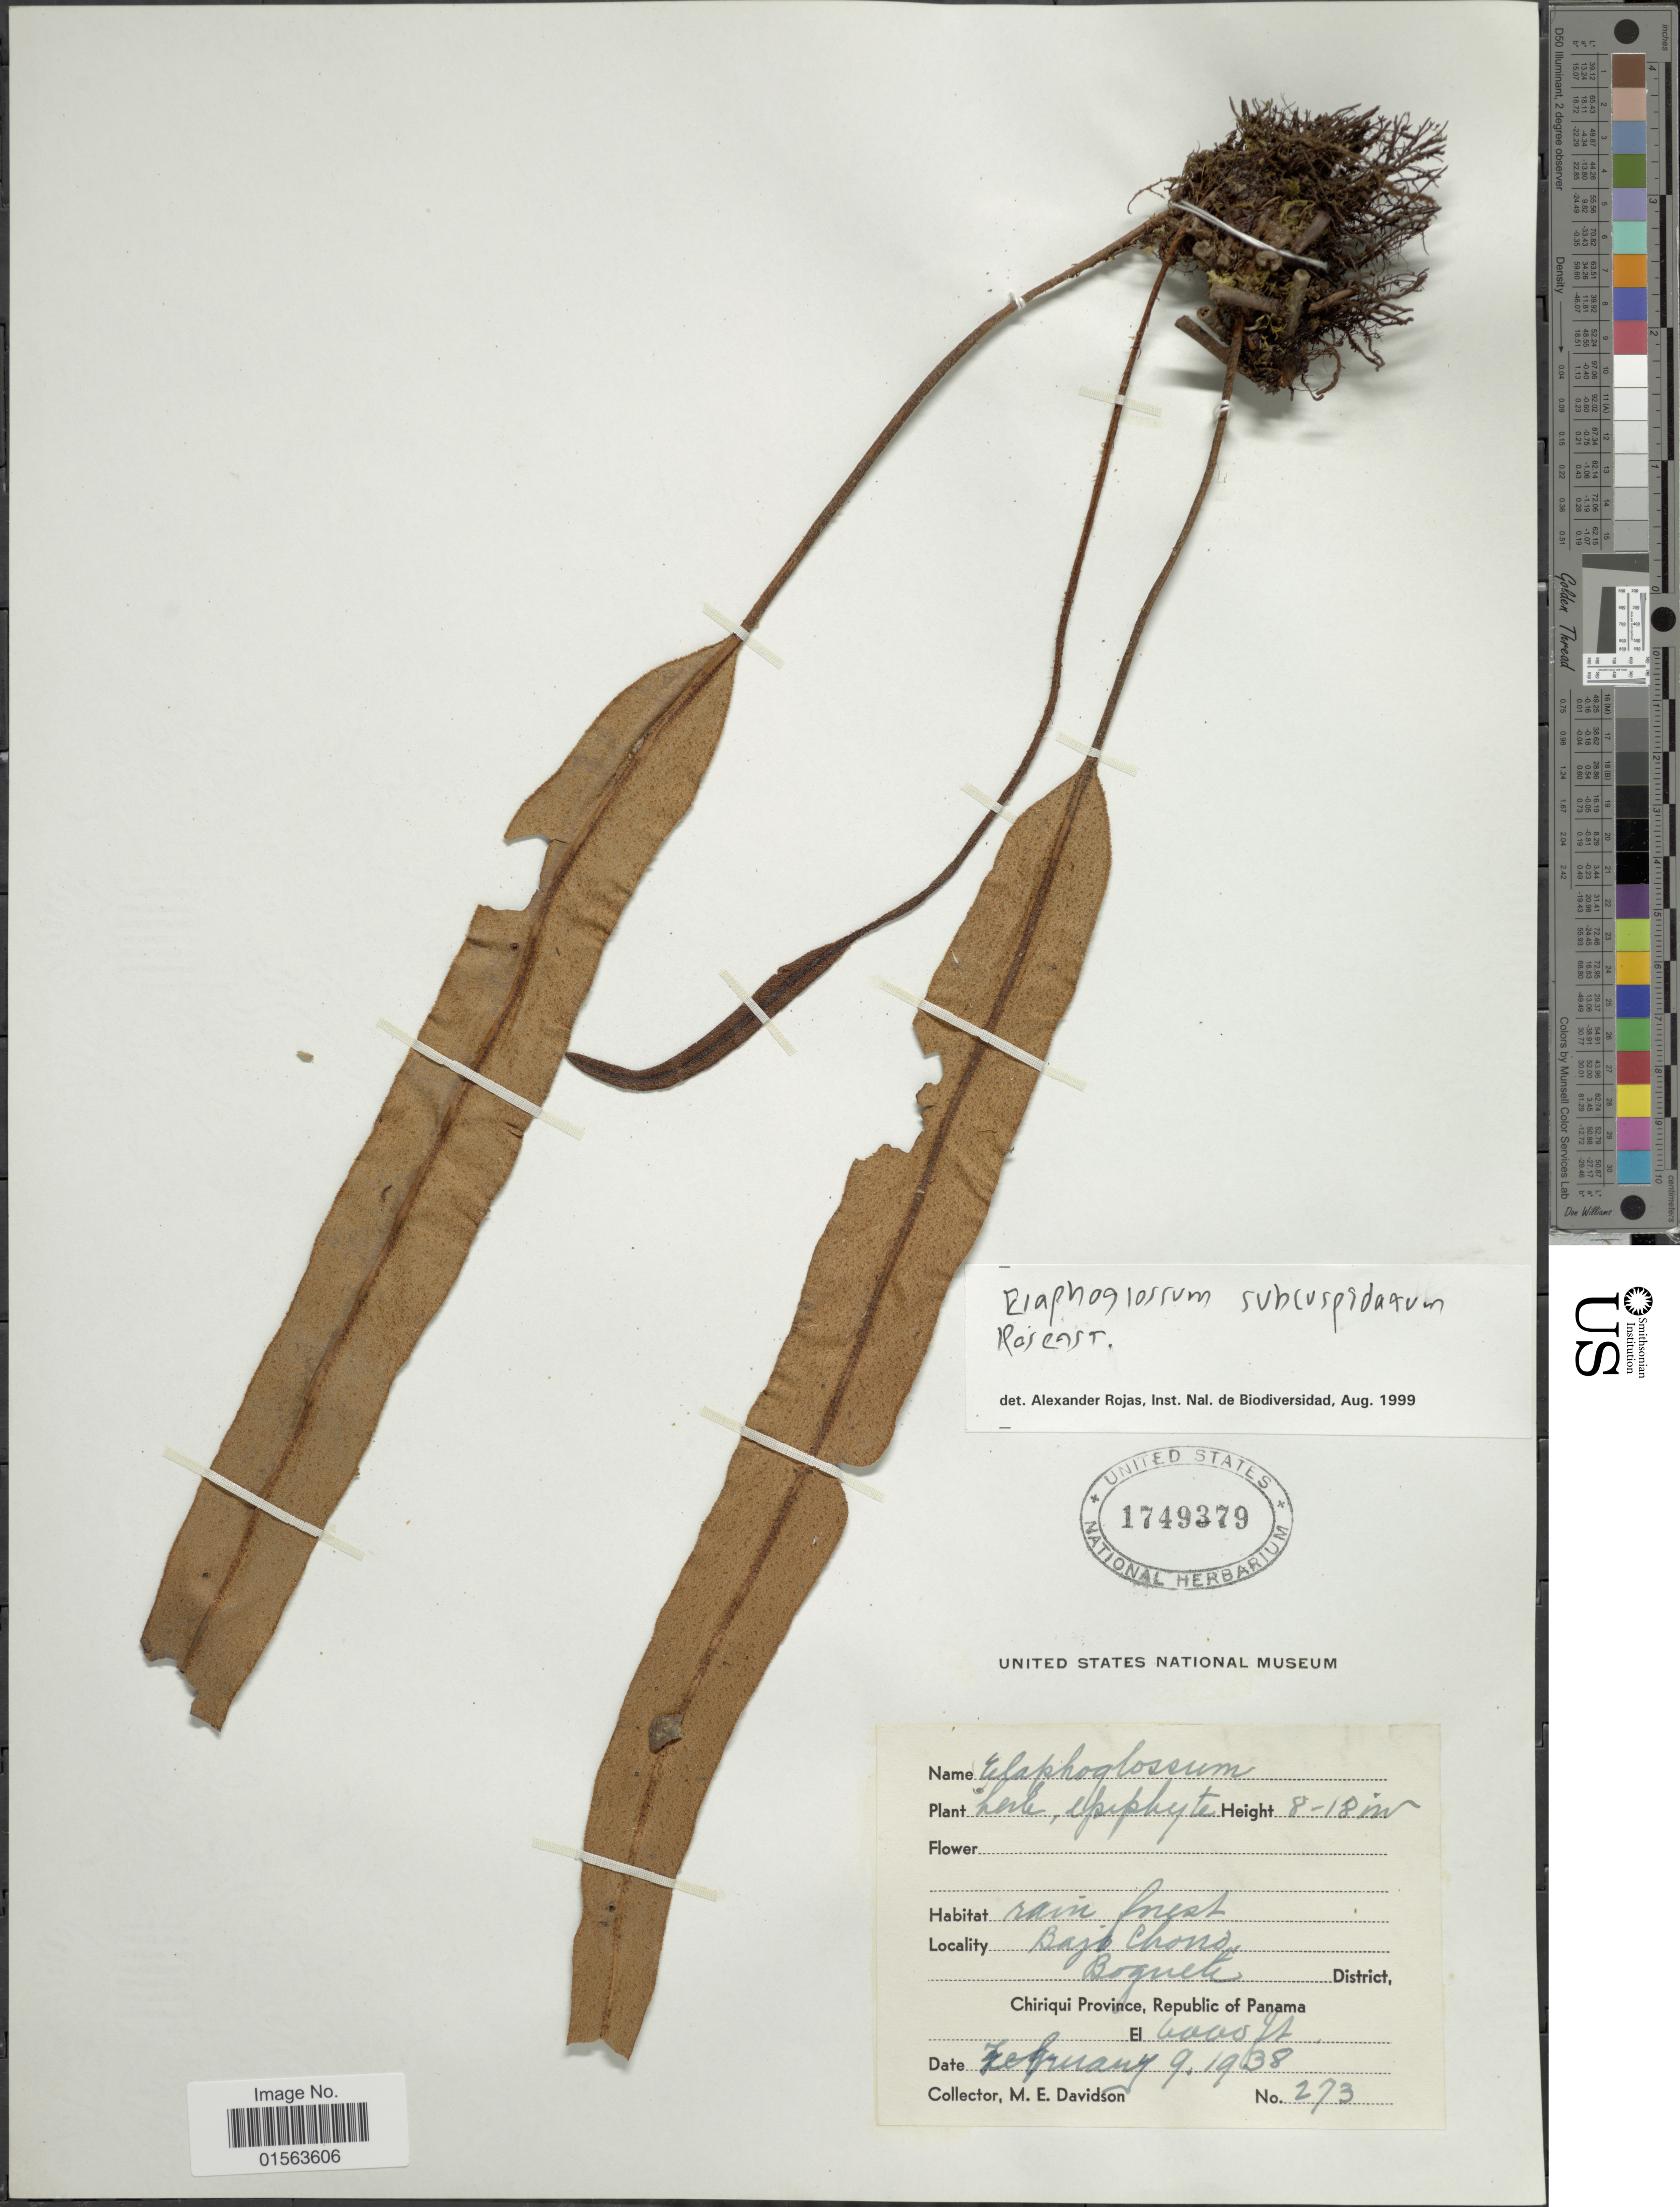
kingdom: Plantae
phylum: Tracheophyta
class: Polypodiopsida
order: Polypodiales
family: Dryopteridaceae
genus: Elaphoglossum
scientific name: Elaphoglossum subcuspidatum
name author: Rosenst.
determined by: Matos, F. B.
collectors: M. E. Davidson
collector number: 273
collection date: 1938-02-09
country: Panama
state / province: Chiriqui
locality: Bajo Chono, Boquete District, Chiriqui Province, Republic of Panama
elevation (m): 1829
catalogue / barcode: US 1749379